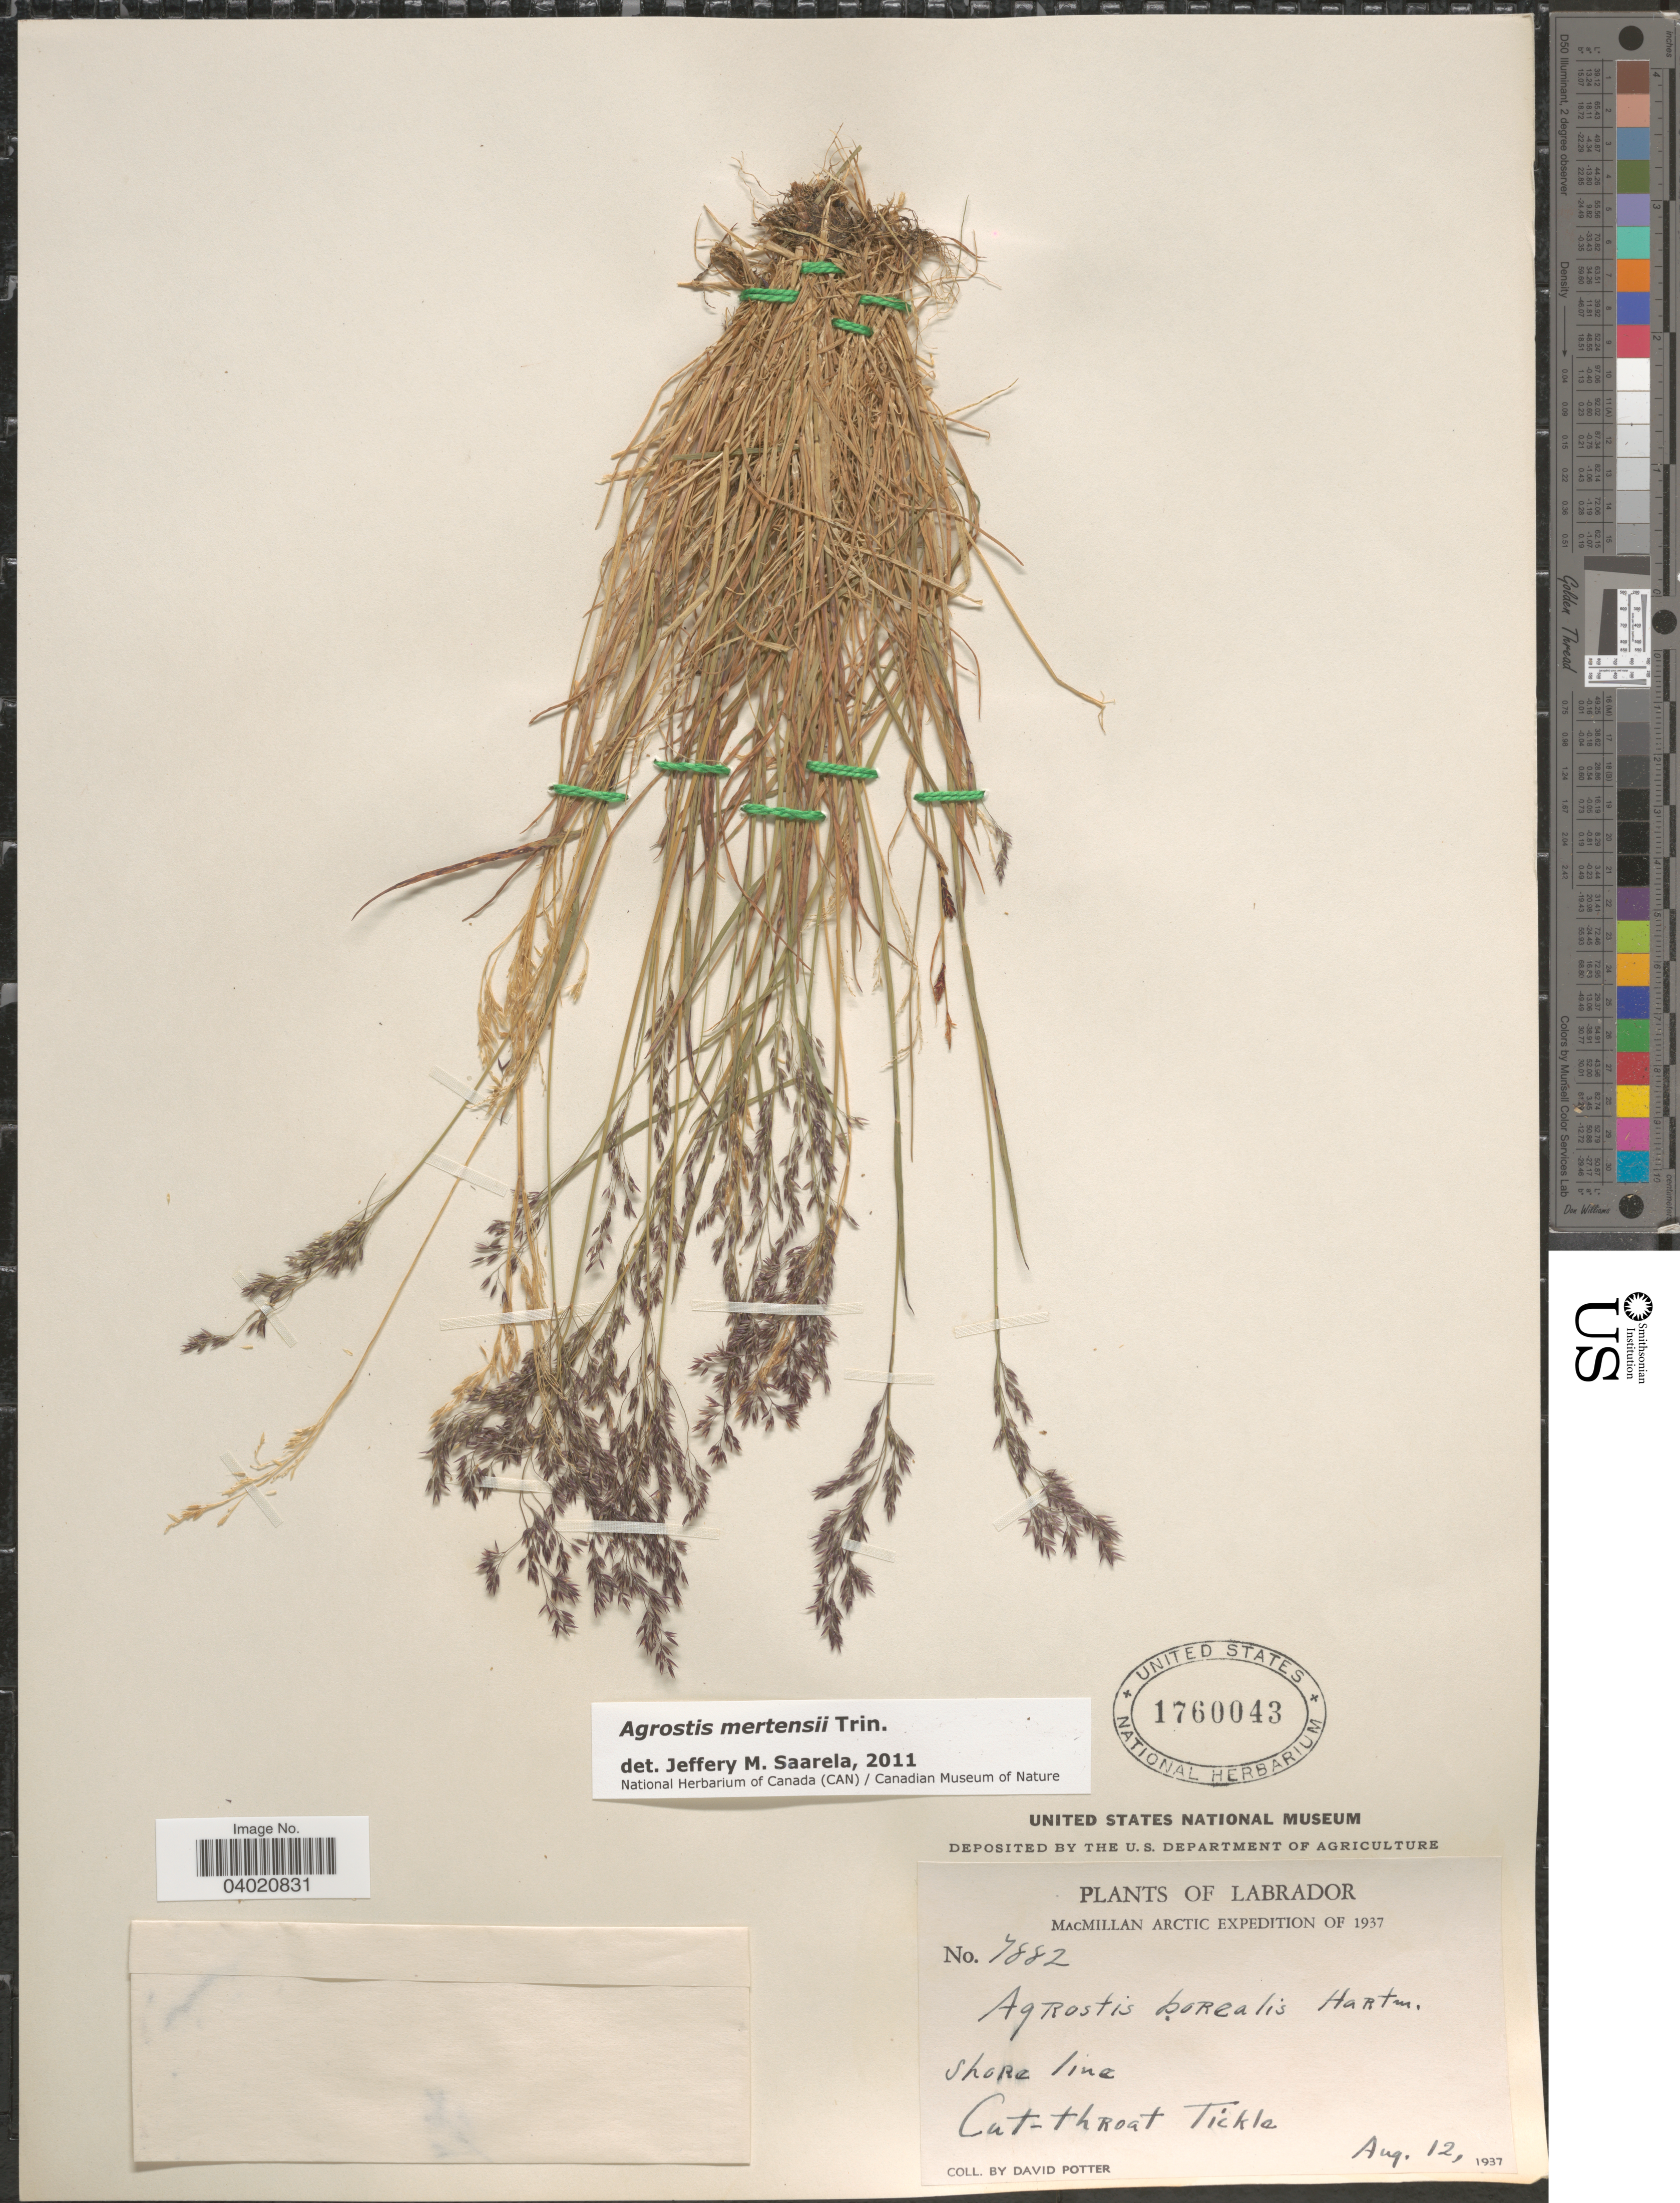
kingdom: Plantae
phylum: Tracheophyta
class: Liliopsida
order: Poales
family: Poaceae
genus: Agrostis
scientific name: Agrostis mertensii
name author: Trin.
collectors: D. Potter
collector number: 7882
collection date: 1937-08-12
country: Canada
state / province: Newfoundland and Labrador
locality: Labrador. Cut-throat Tickle.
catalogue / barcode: US 1760043